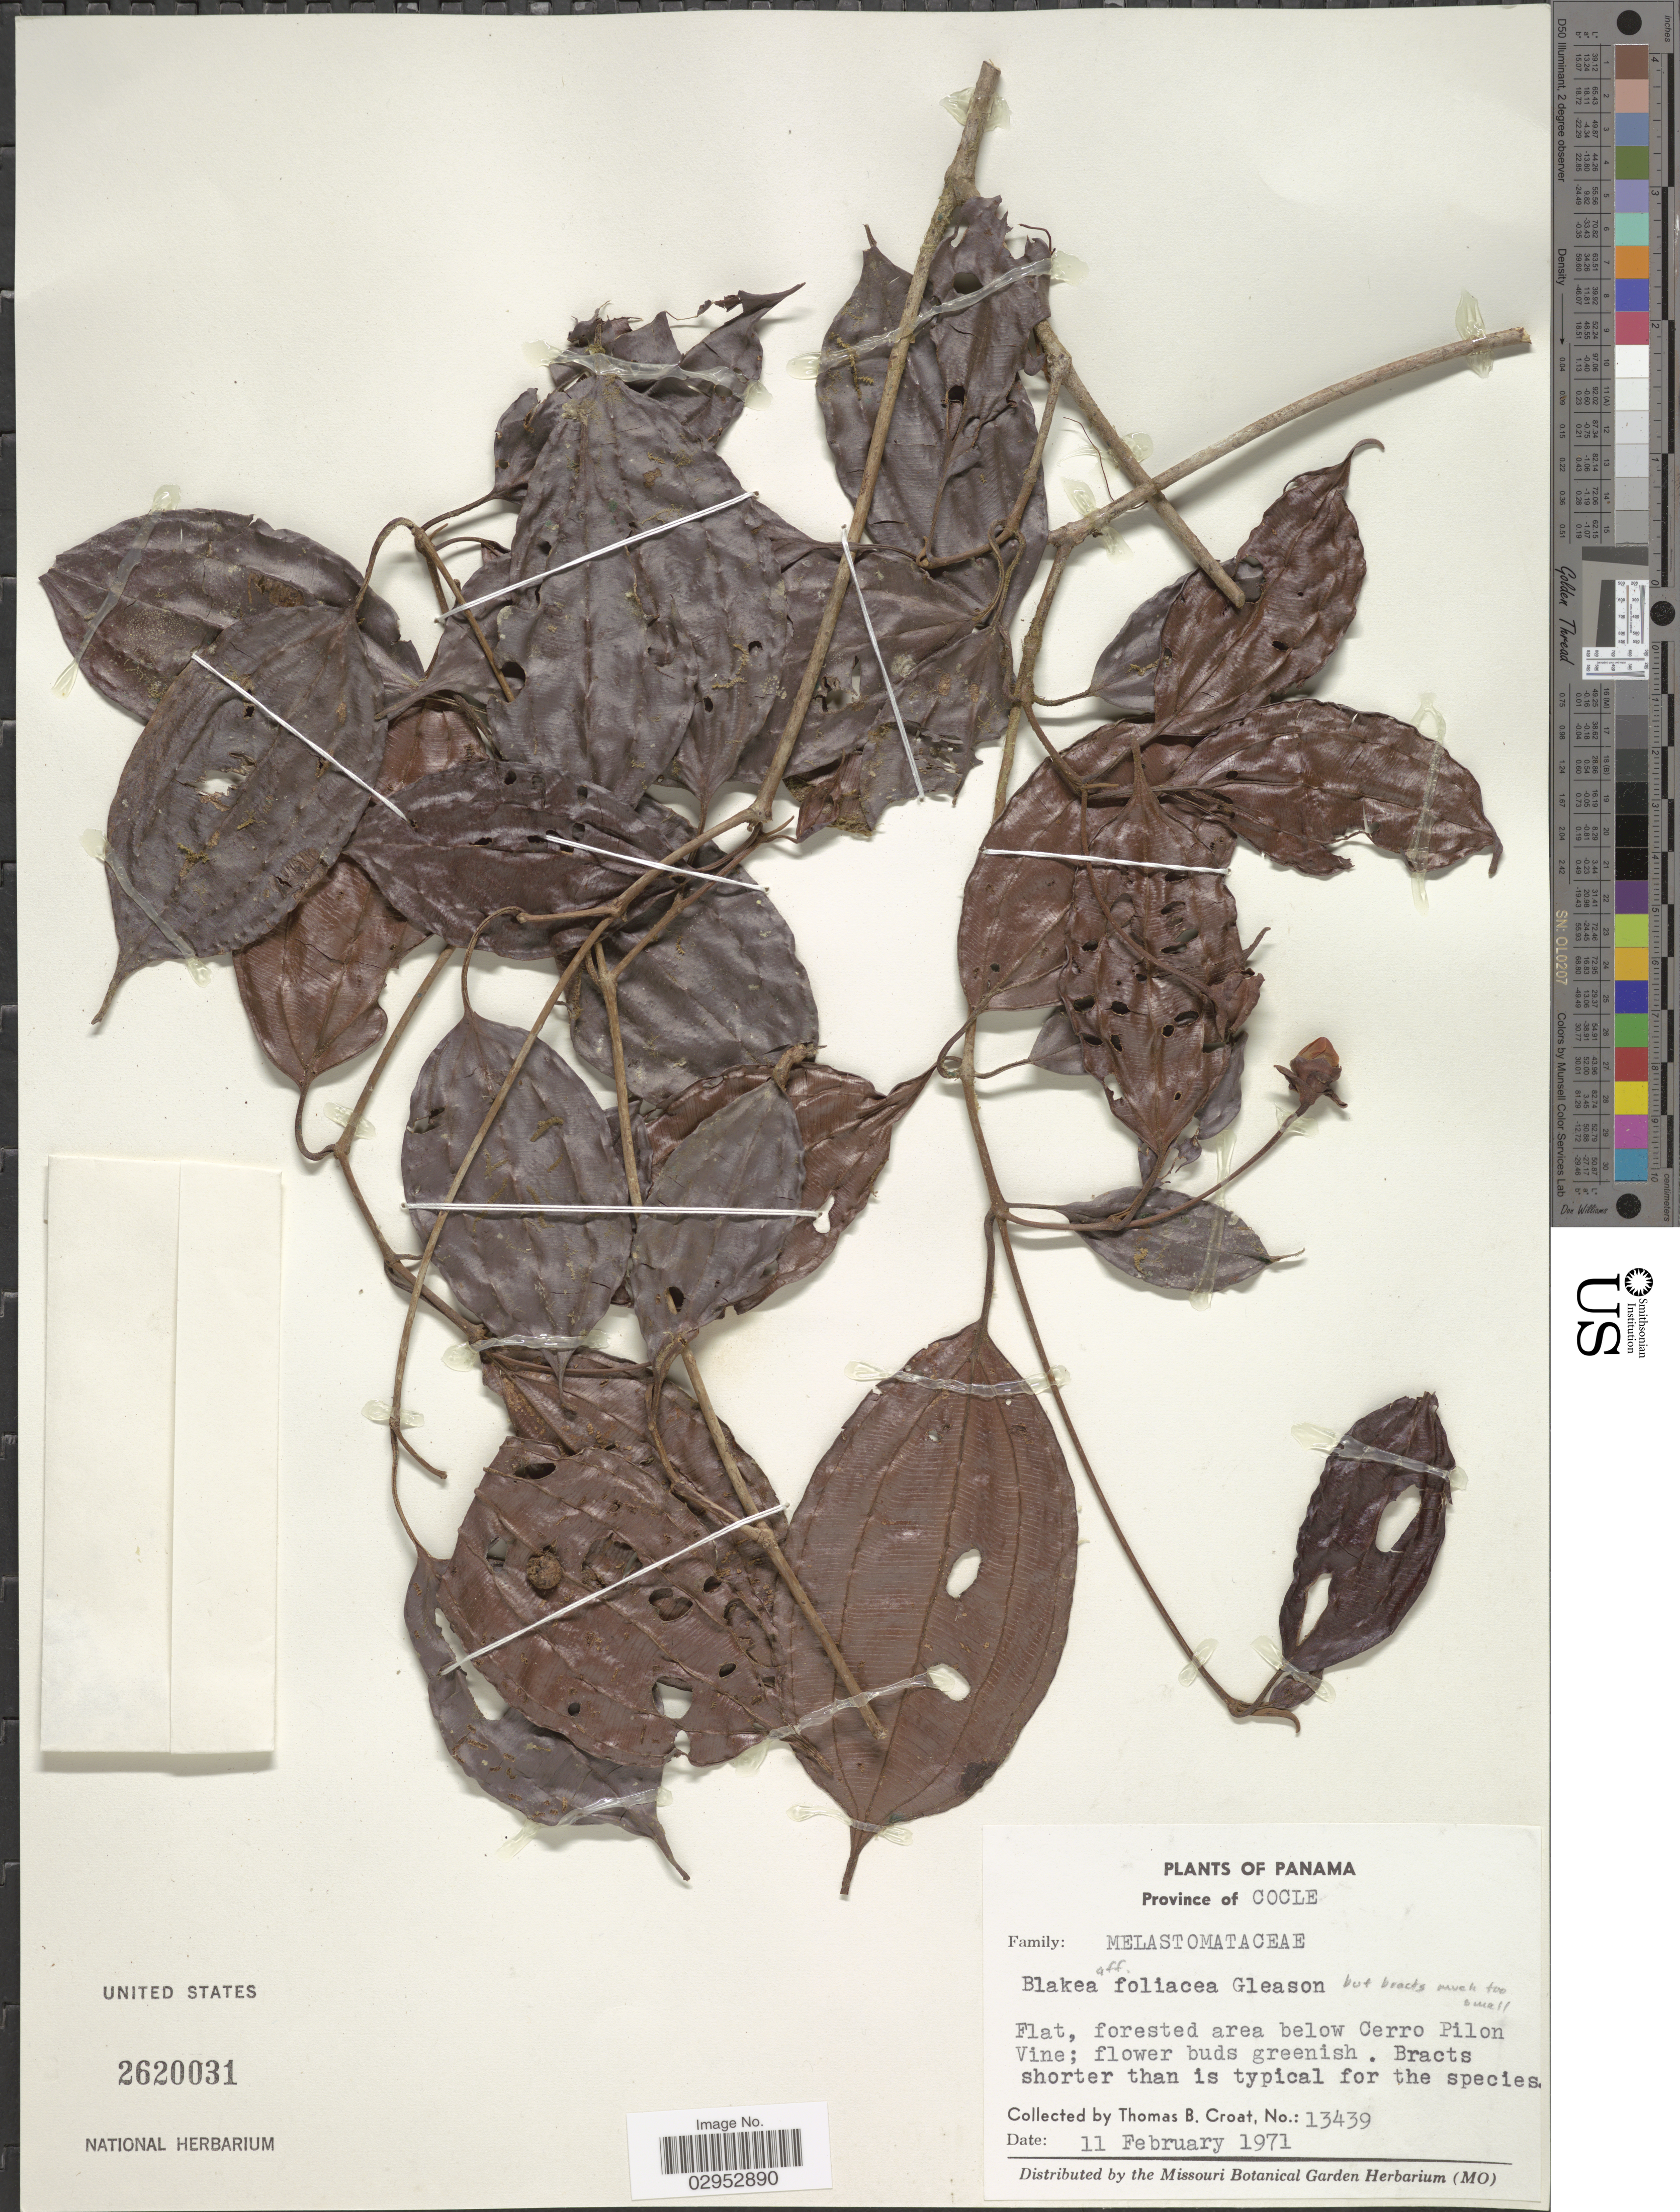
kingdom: Plantae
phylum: Tracheophyta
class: Magnoliopsida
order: Myrtales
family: Melastomataceae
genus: Blakea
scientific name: Blakea sp.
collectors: T. B. Croat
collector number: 13439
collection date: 1971-02-11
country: Panama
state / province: Coclé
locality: Forested area below Cerro Pilon.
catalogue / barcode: US 2620031